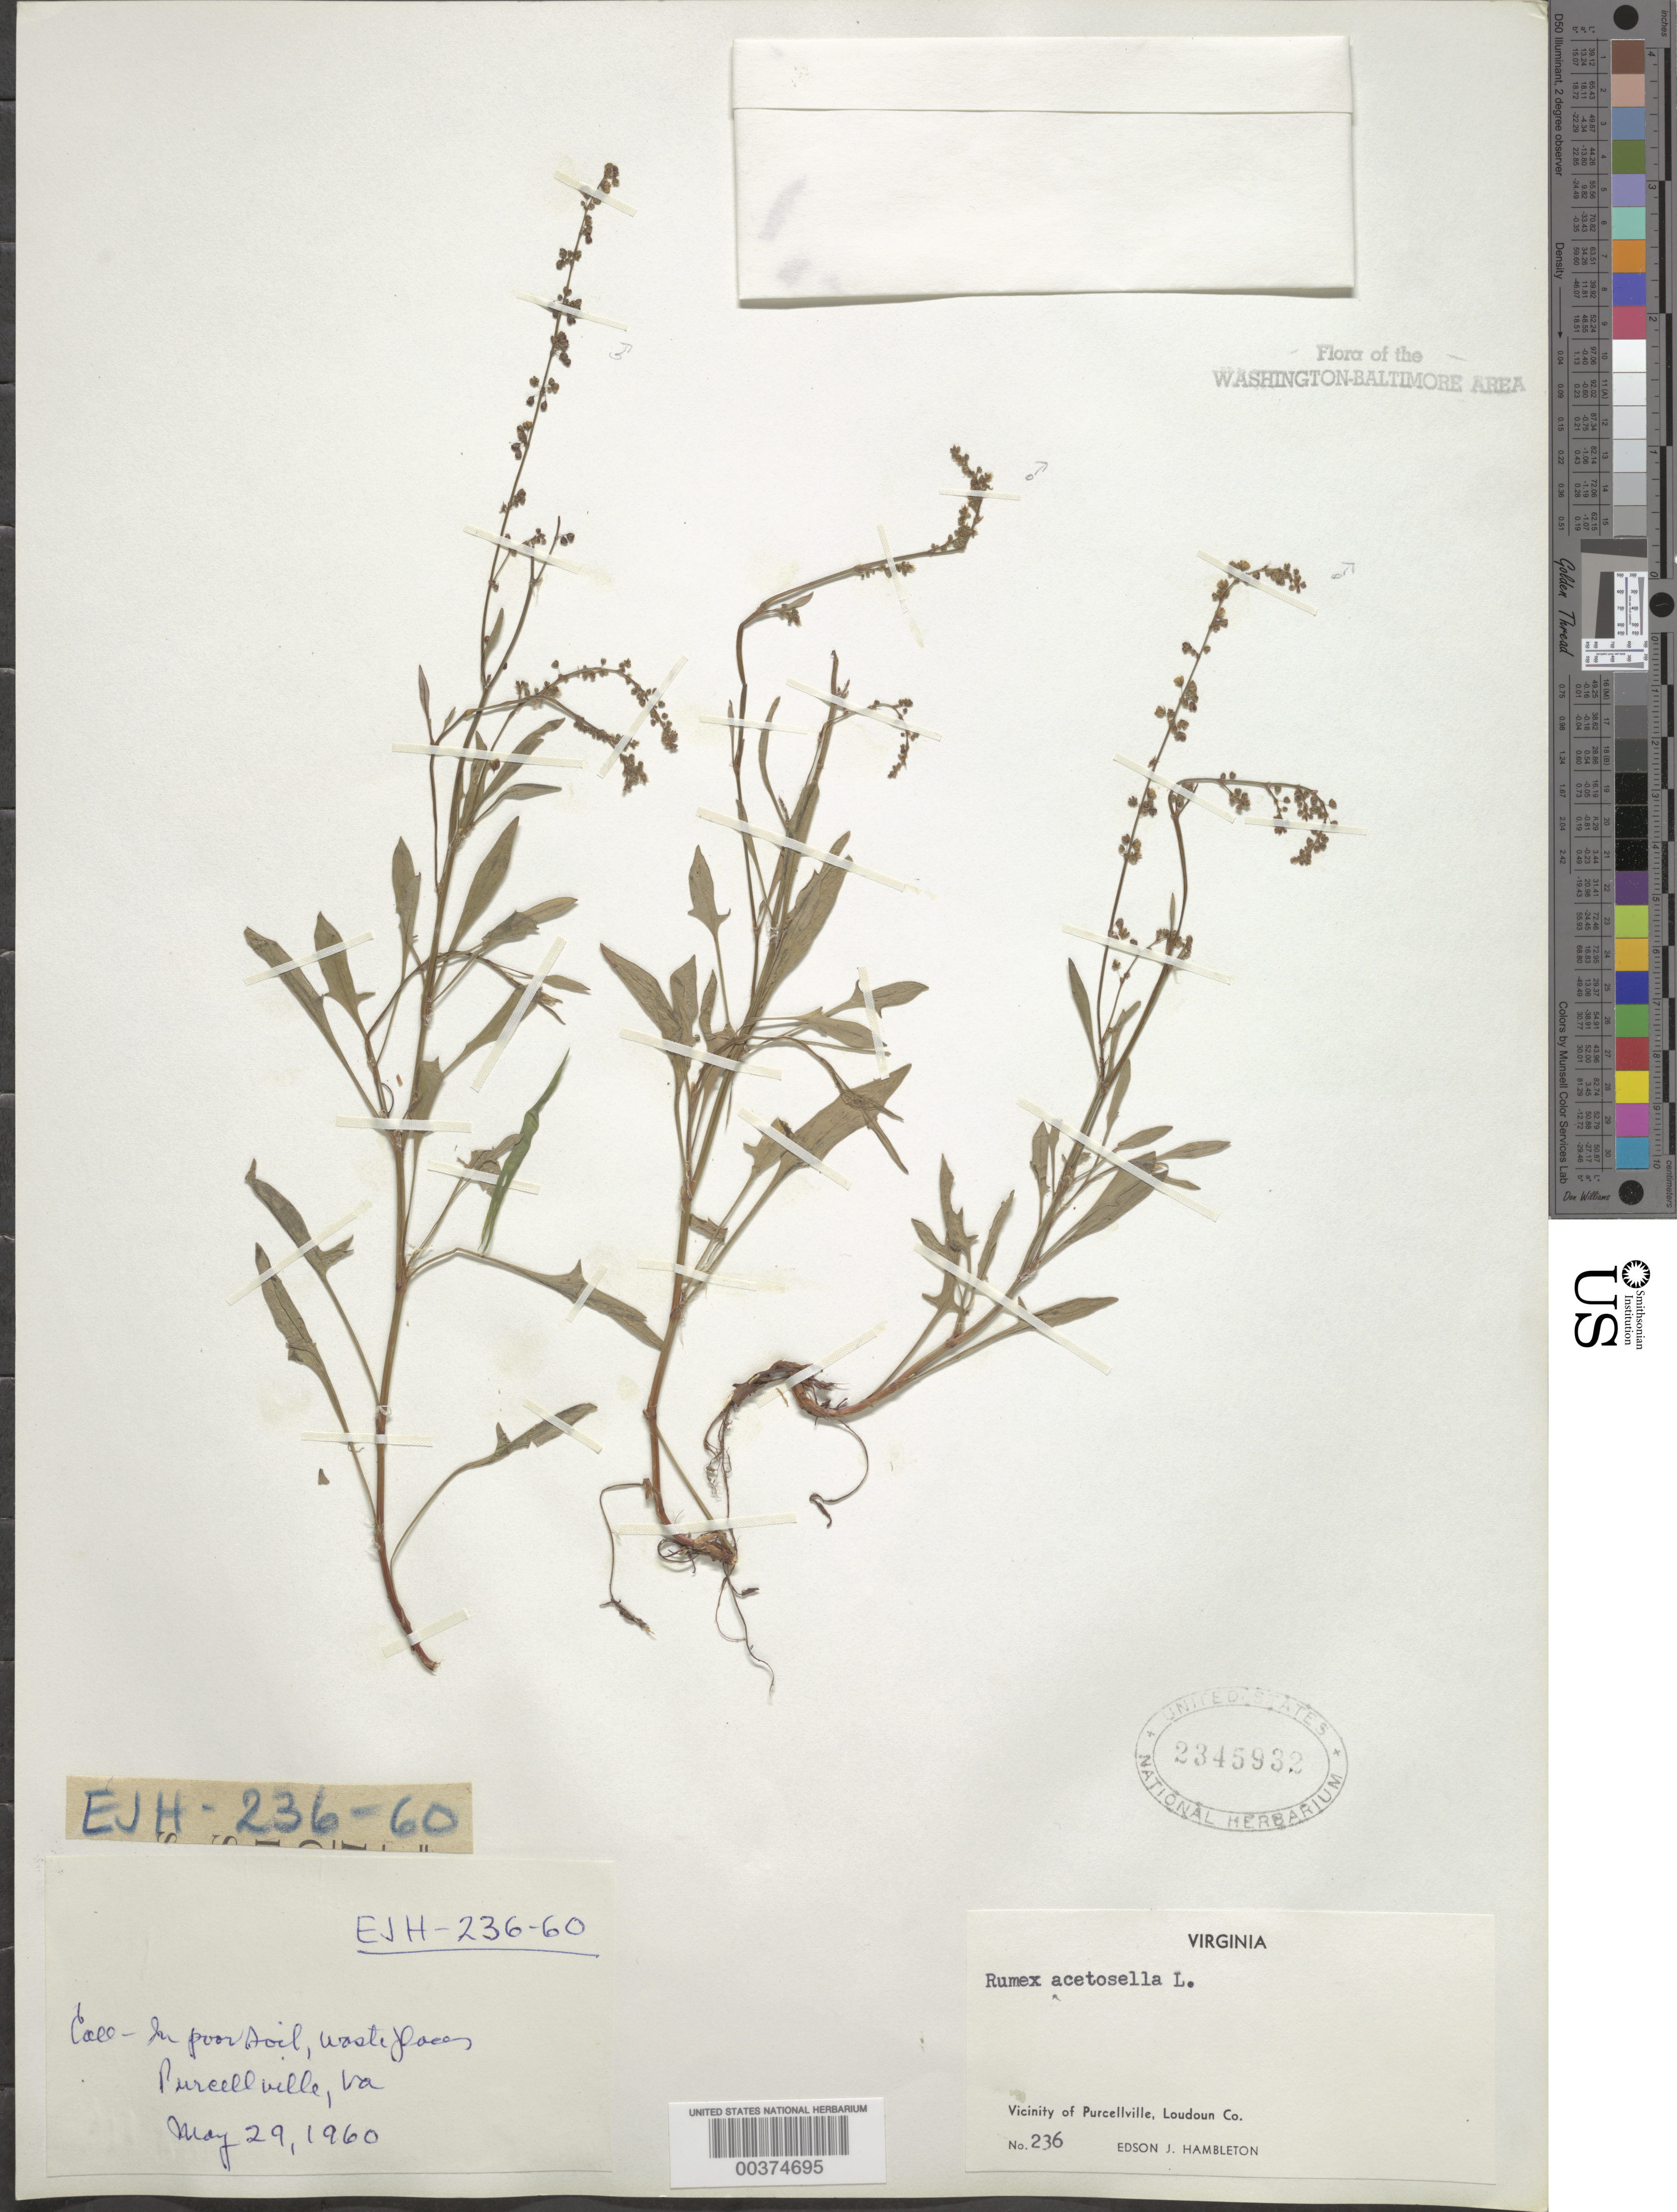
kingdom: Plantae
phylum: Tracheophyta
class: Magnoliopsida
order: Caryophyllales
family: Polygonaceae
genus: Rumex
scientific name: Rumex acetosella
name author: L.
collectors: E. Hambleton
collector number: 236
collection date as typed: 29 May 1960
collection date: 1960-05-29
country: United States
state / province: Virginia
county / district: Loudoun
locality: Purcellville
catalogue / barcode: US 2345932